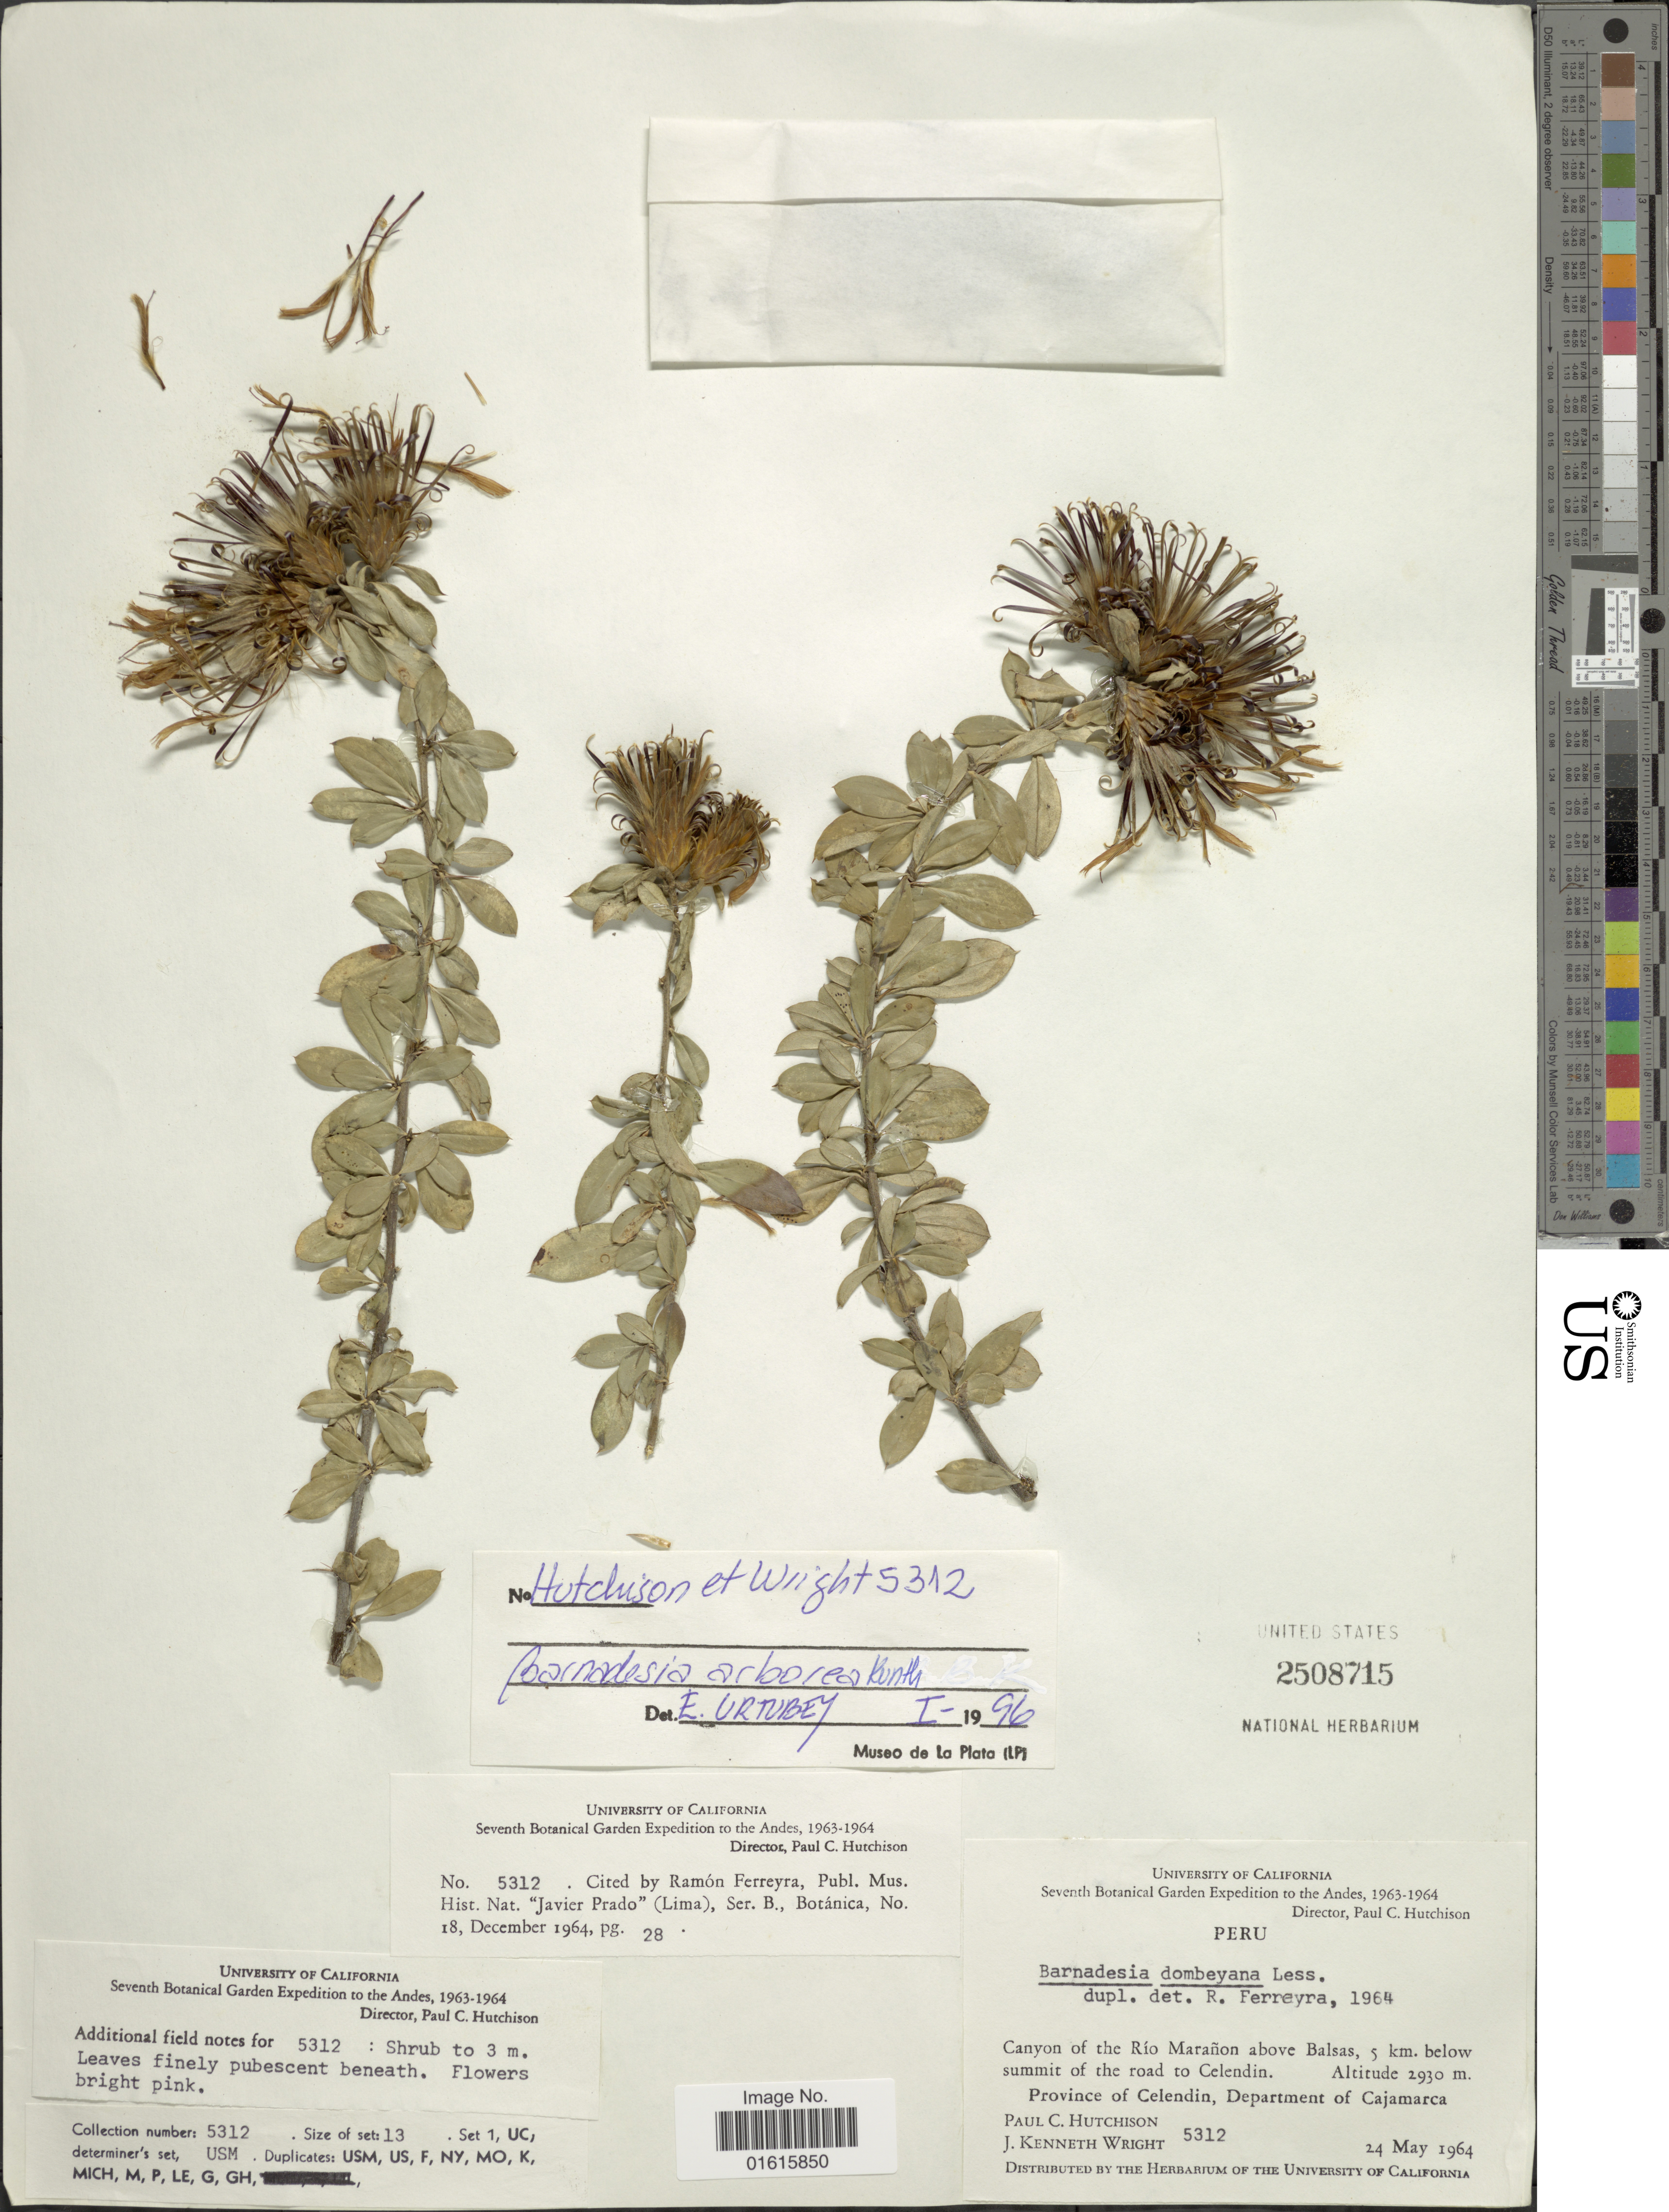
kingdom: Plantae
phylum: Tracheophyta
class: Magnoliopsida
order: Asterales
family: Asteraceae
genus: Barnadesia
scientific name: Barnadesia macbridei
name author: Ferreyra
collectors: P. C. Hutchison & J. K. Wright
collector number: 5312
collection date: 1964-05-24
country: Peru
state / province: Cajamarca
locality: Canyon of the Rio Maranon above Blasas, 5 km below summit of the road to Celendin. Province of Celendin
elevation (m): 2930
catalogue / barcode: US 2508715